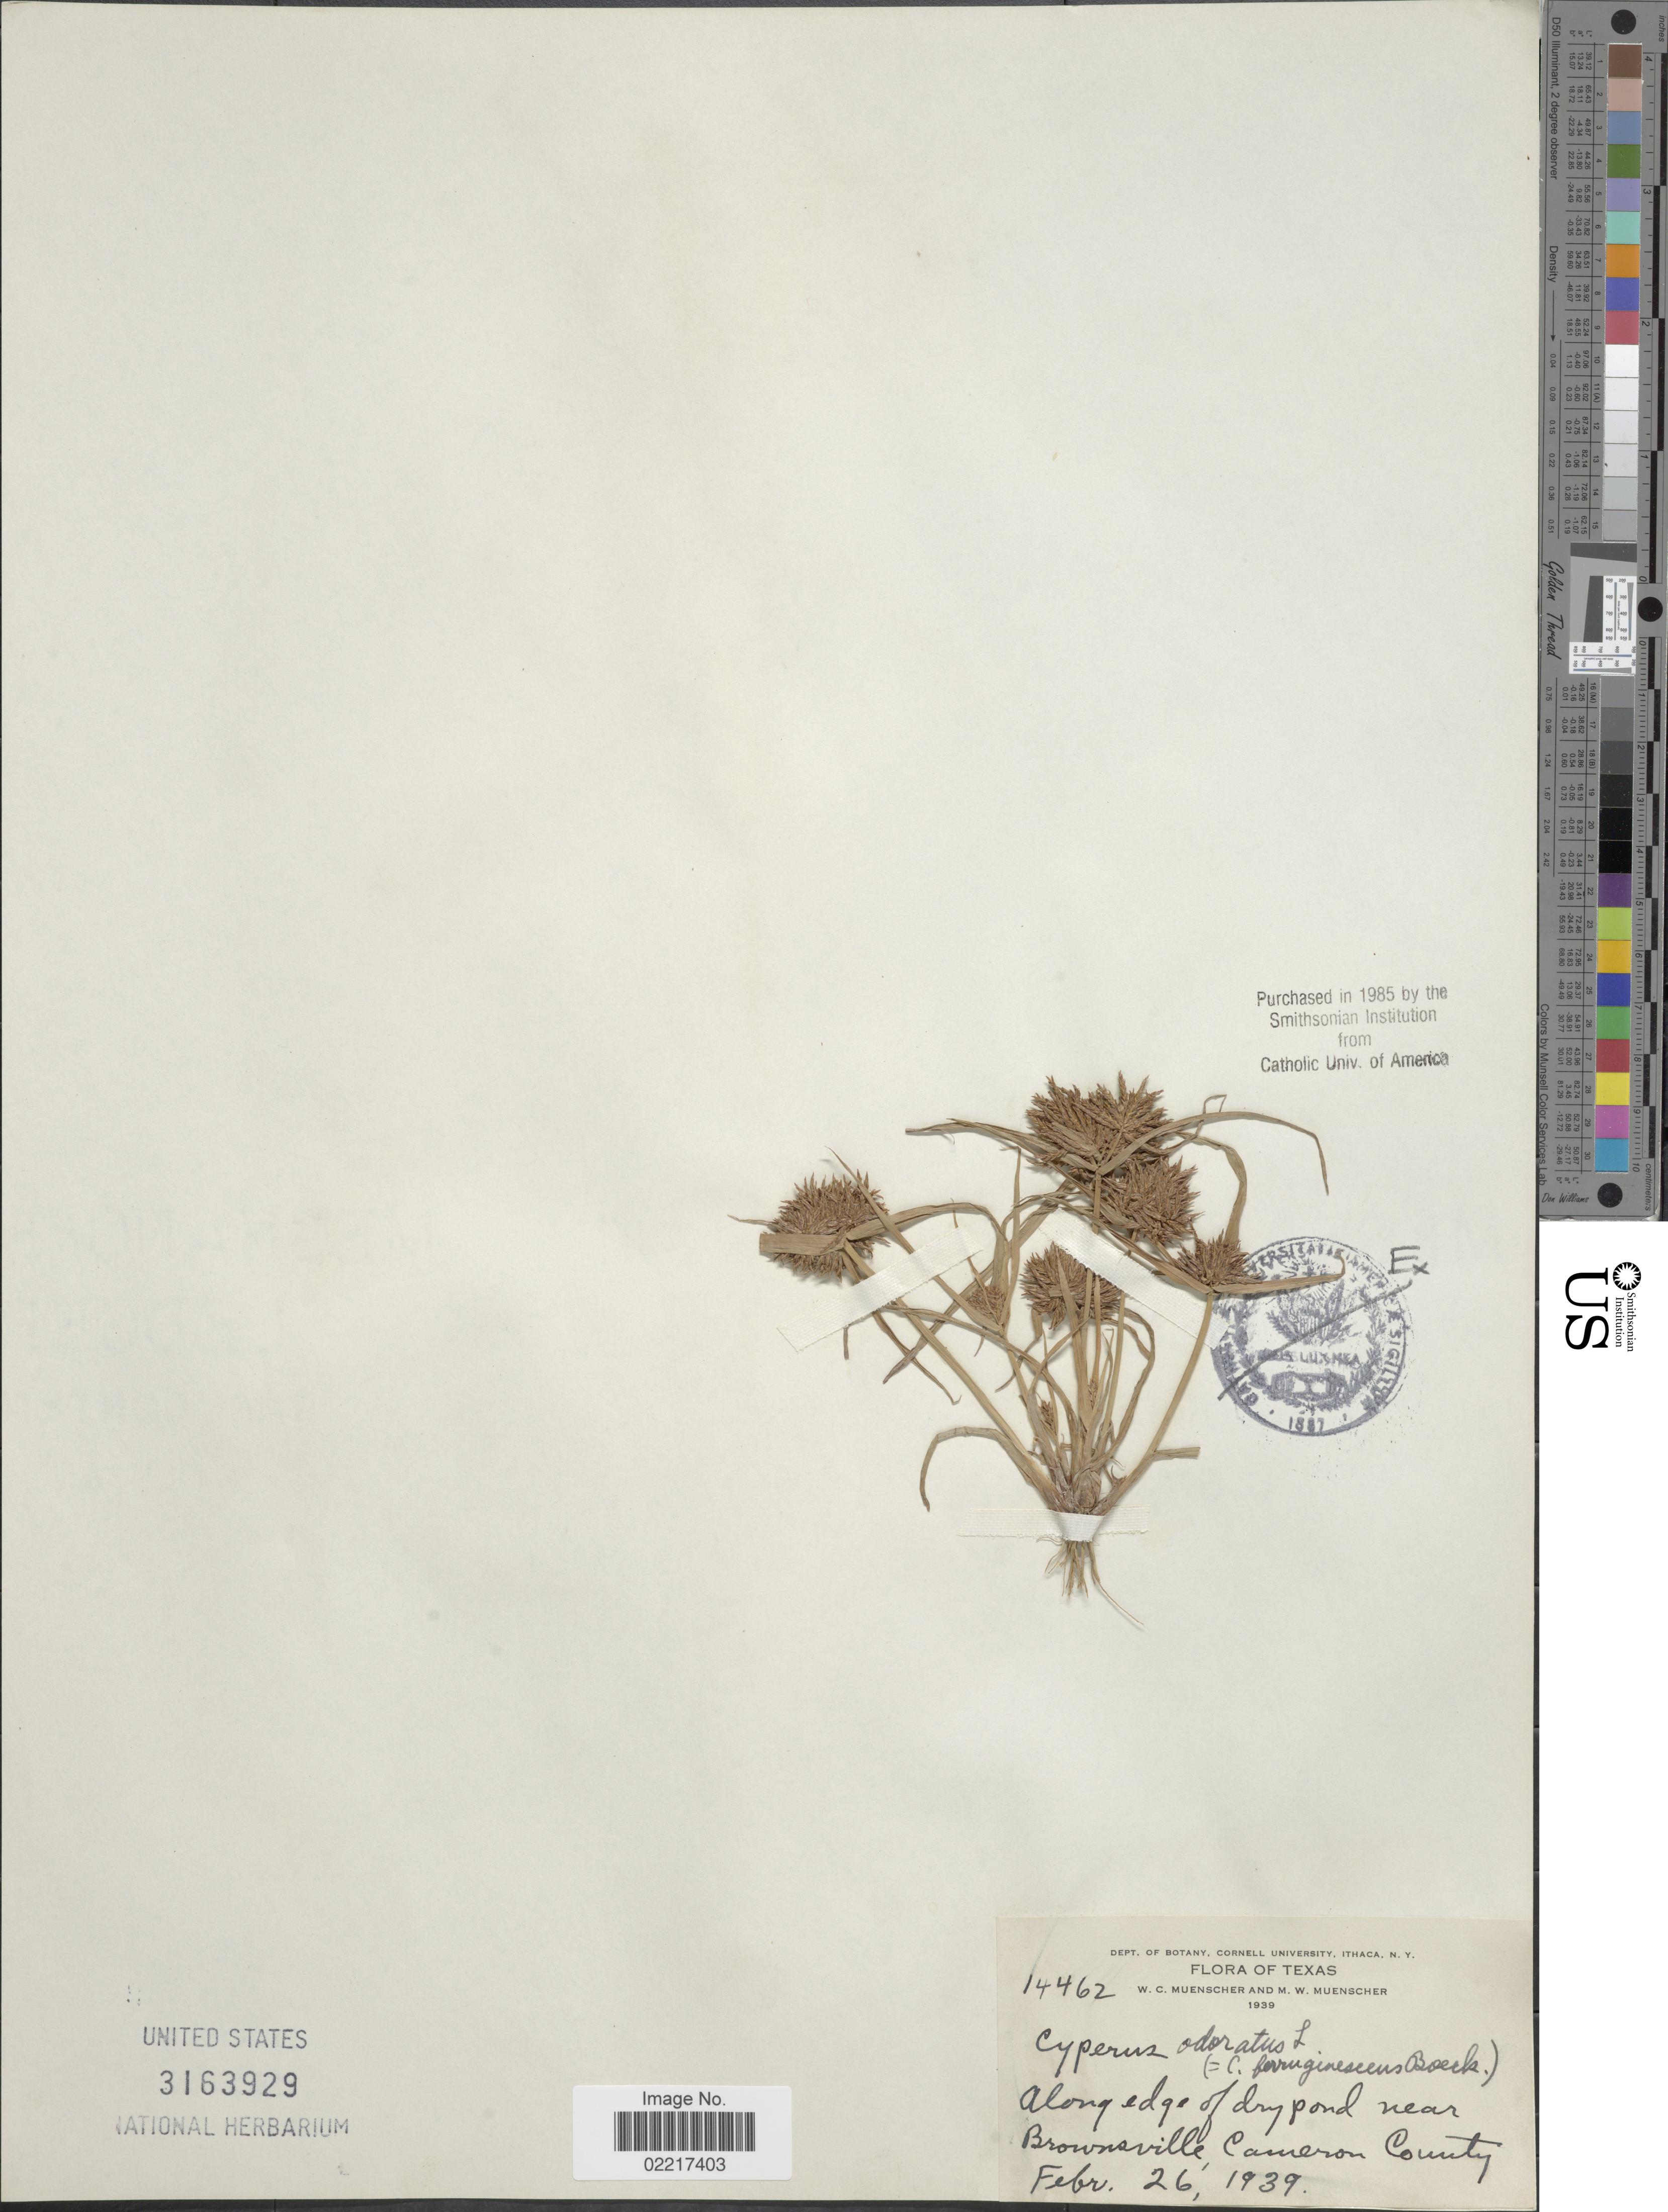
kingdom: Plantae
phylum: Tracheophyta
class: Liliopsida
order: Poales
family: Cyperaceae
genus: Cyperus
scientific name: Cyperus odoratus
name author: L.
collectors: W. Muenscher & M. Muenscher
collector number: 14462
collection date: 1939-02-26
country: United States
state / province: Texas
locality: Along edge of dry pond near Brownsville, Cameron County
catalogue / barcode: US 3163929